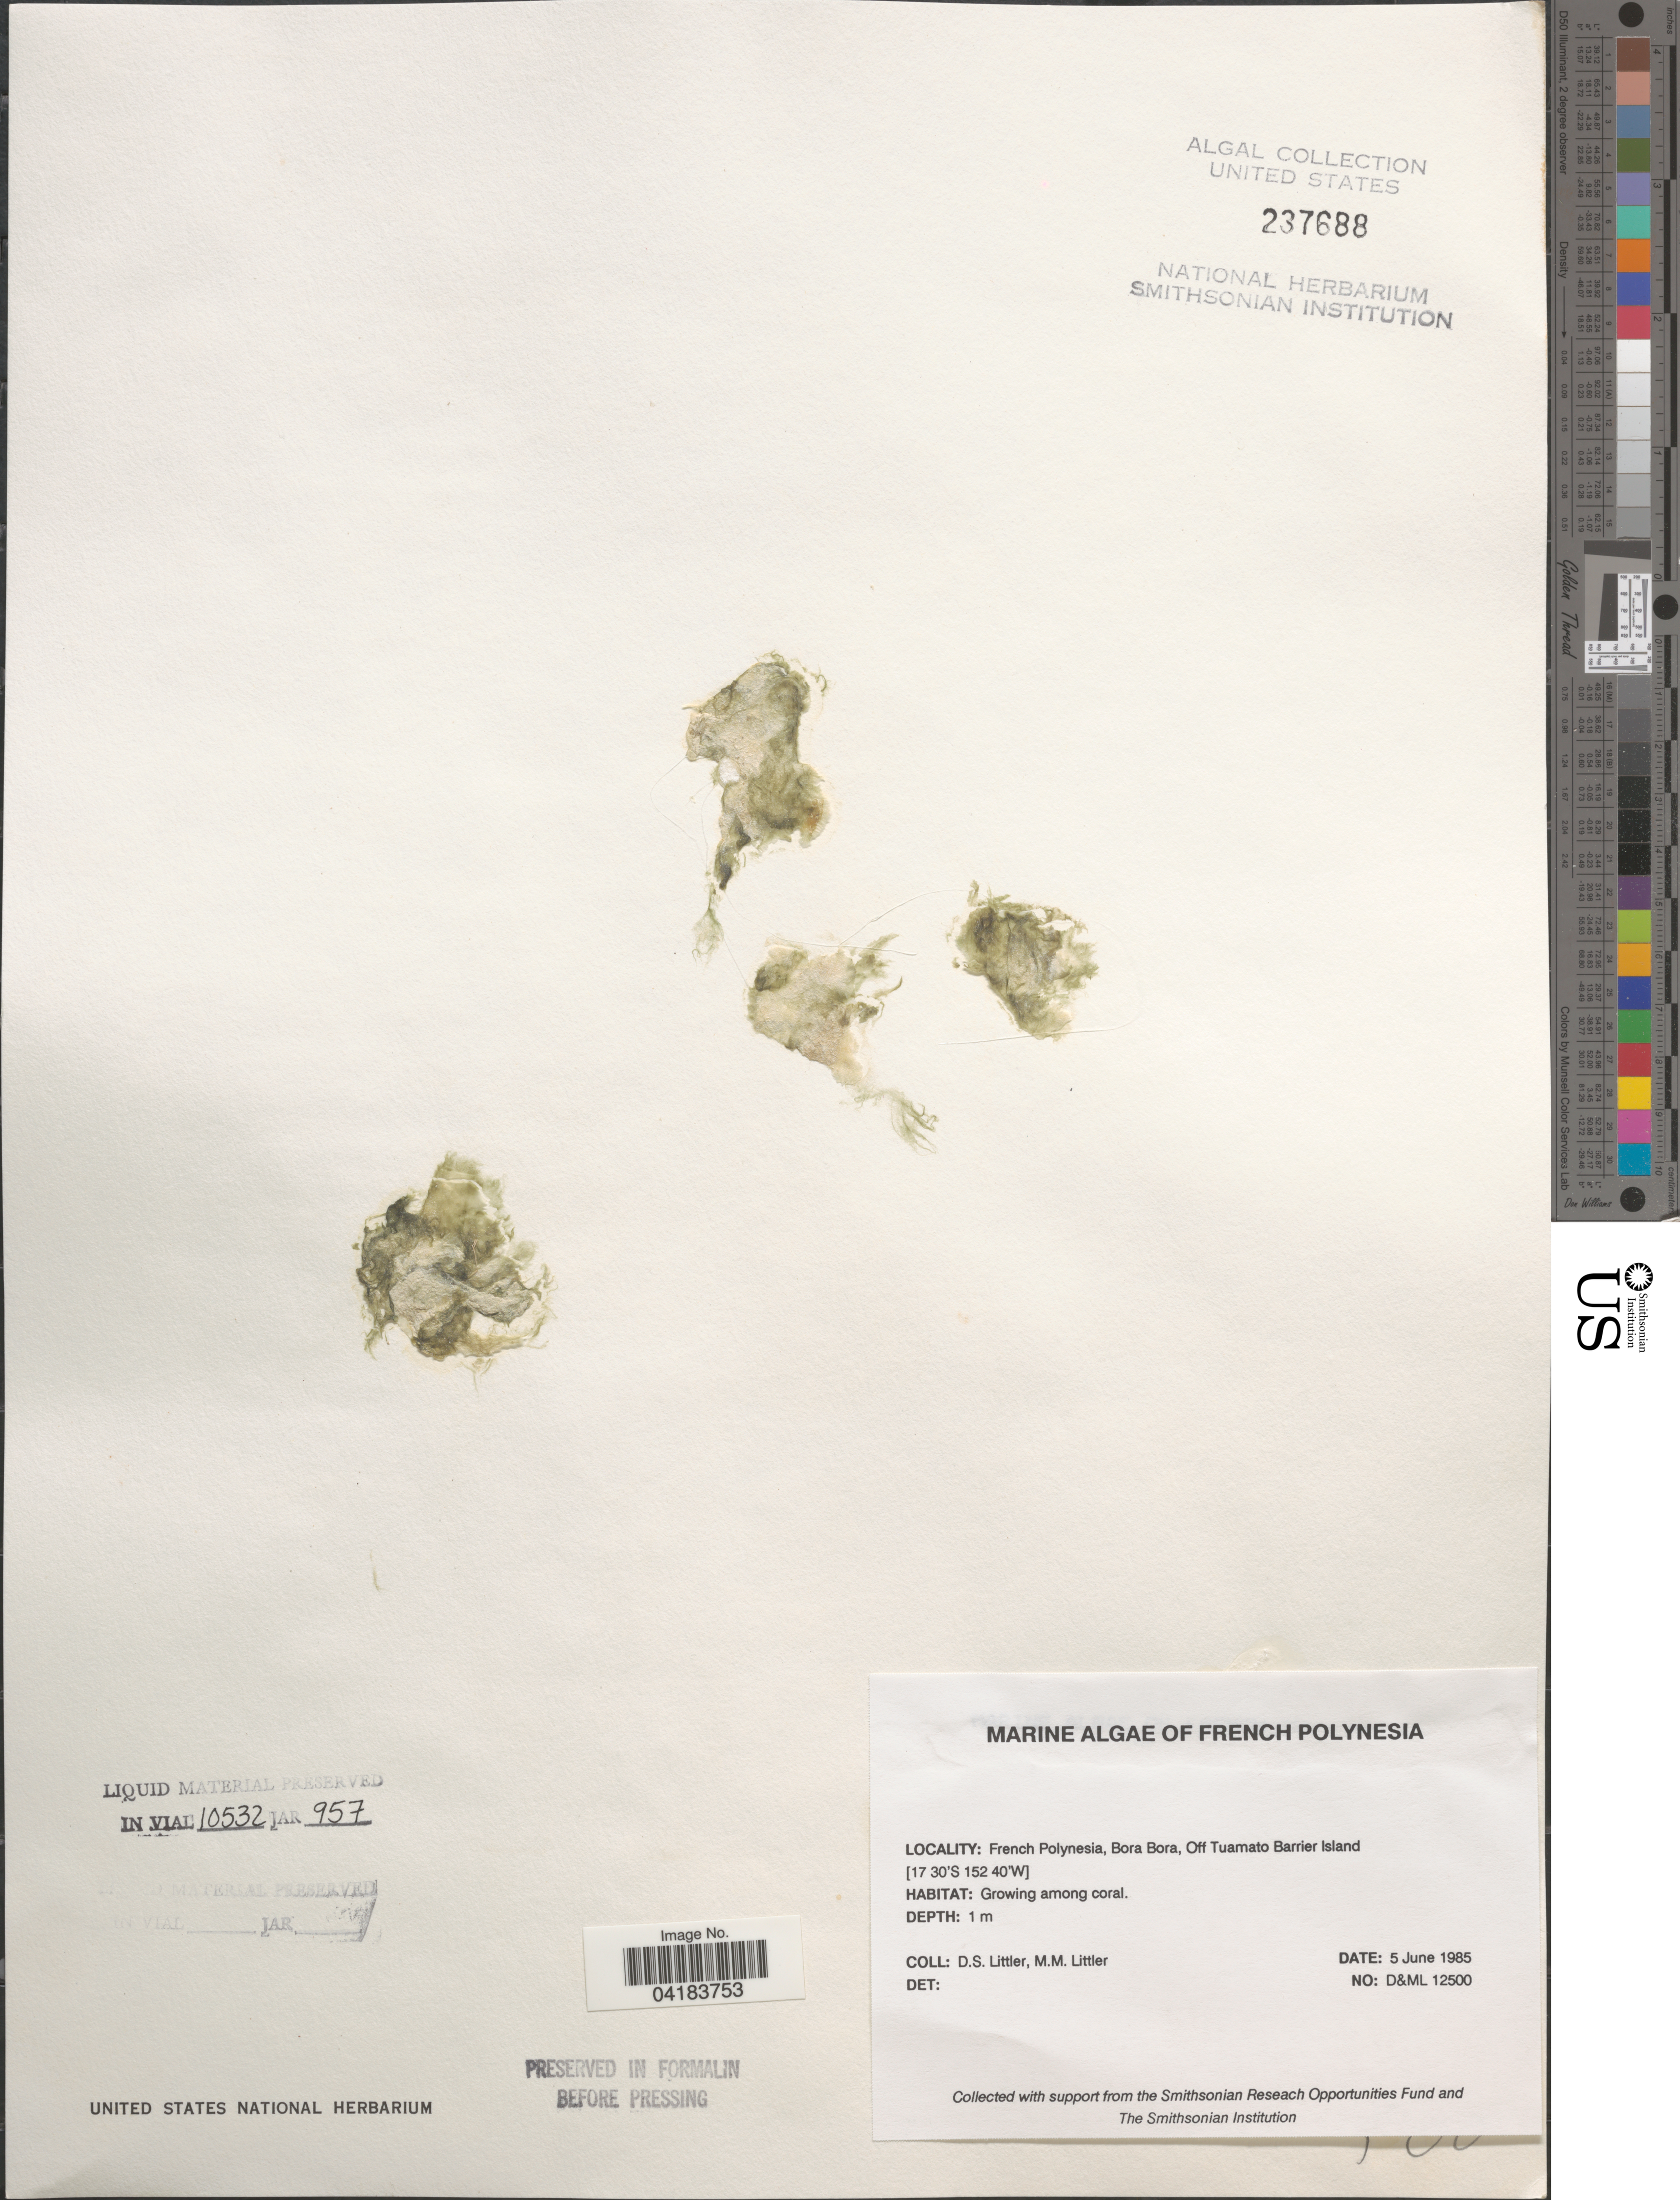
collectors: D. S. Littler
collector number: D&ML12500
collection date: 1985-06-05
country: French Polynesia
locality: Bora Bora, Off Tuamato Barrier Island.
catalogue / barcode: US 237688